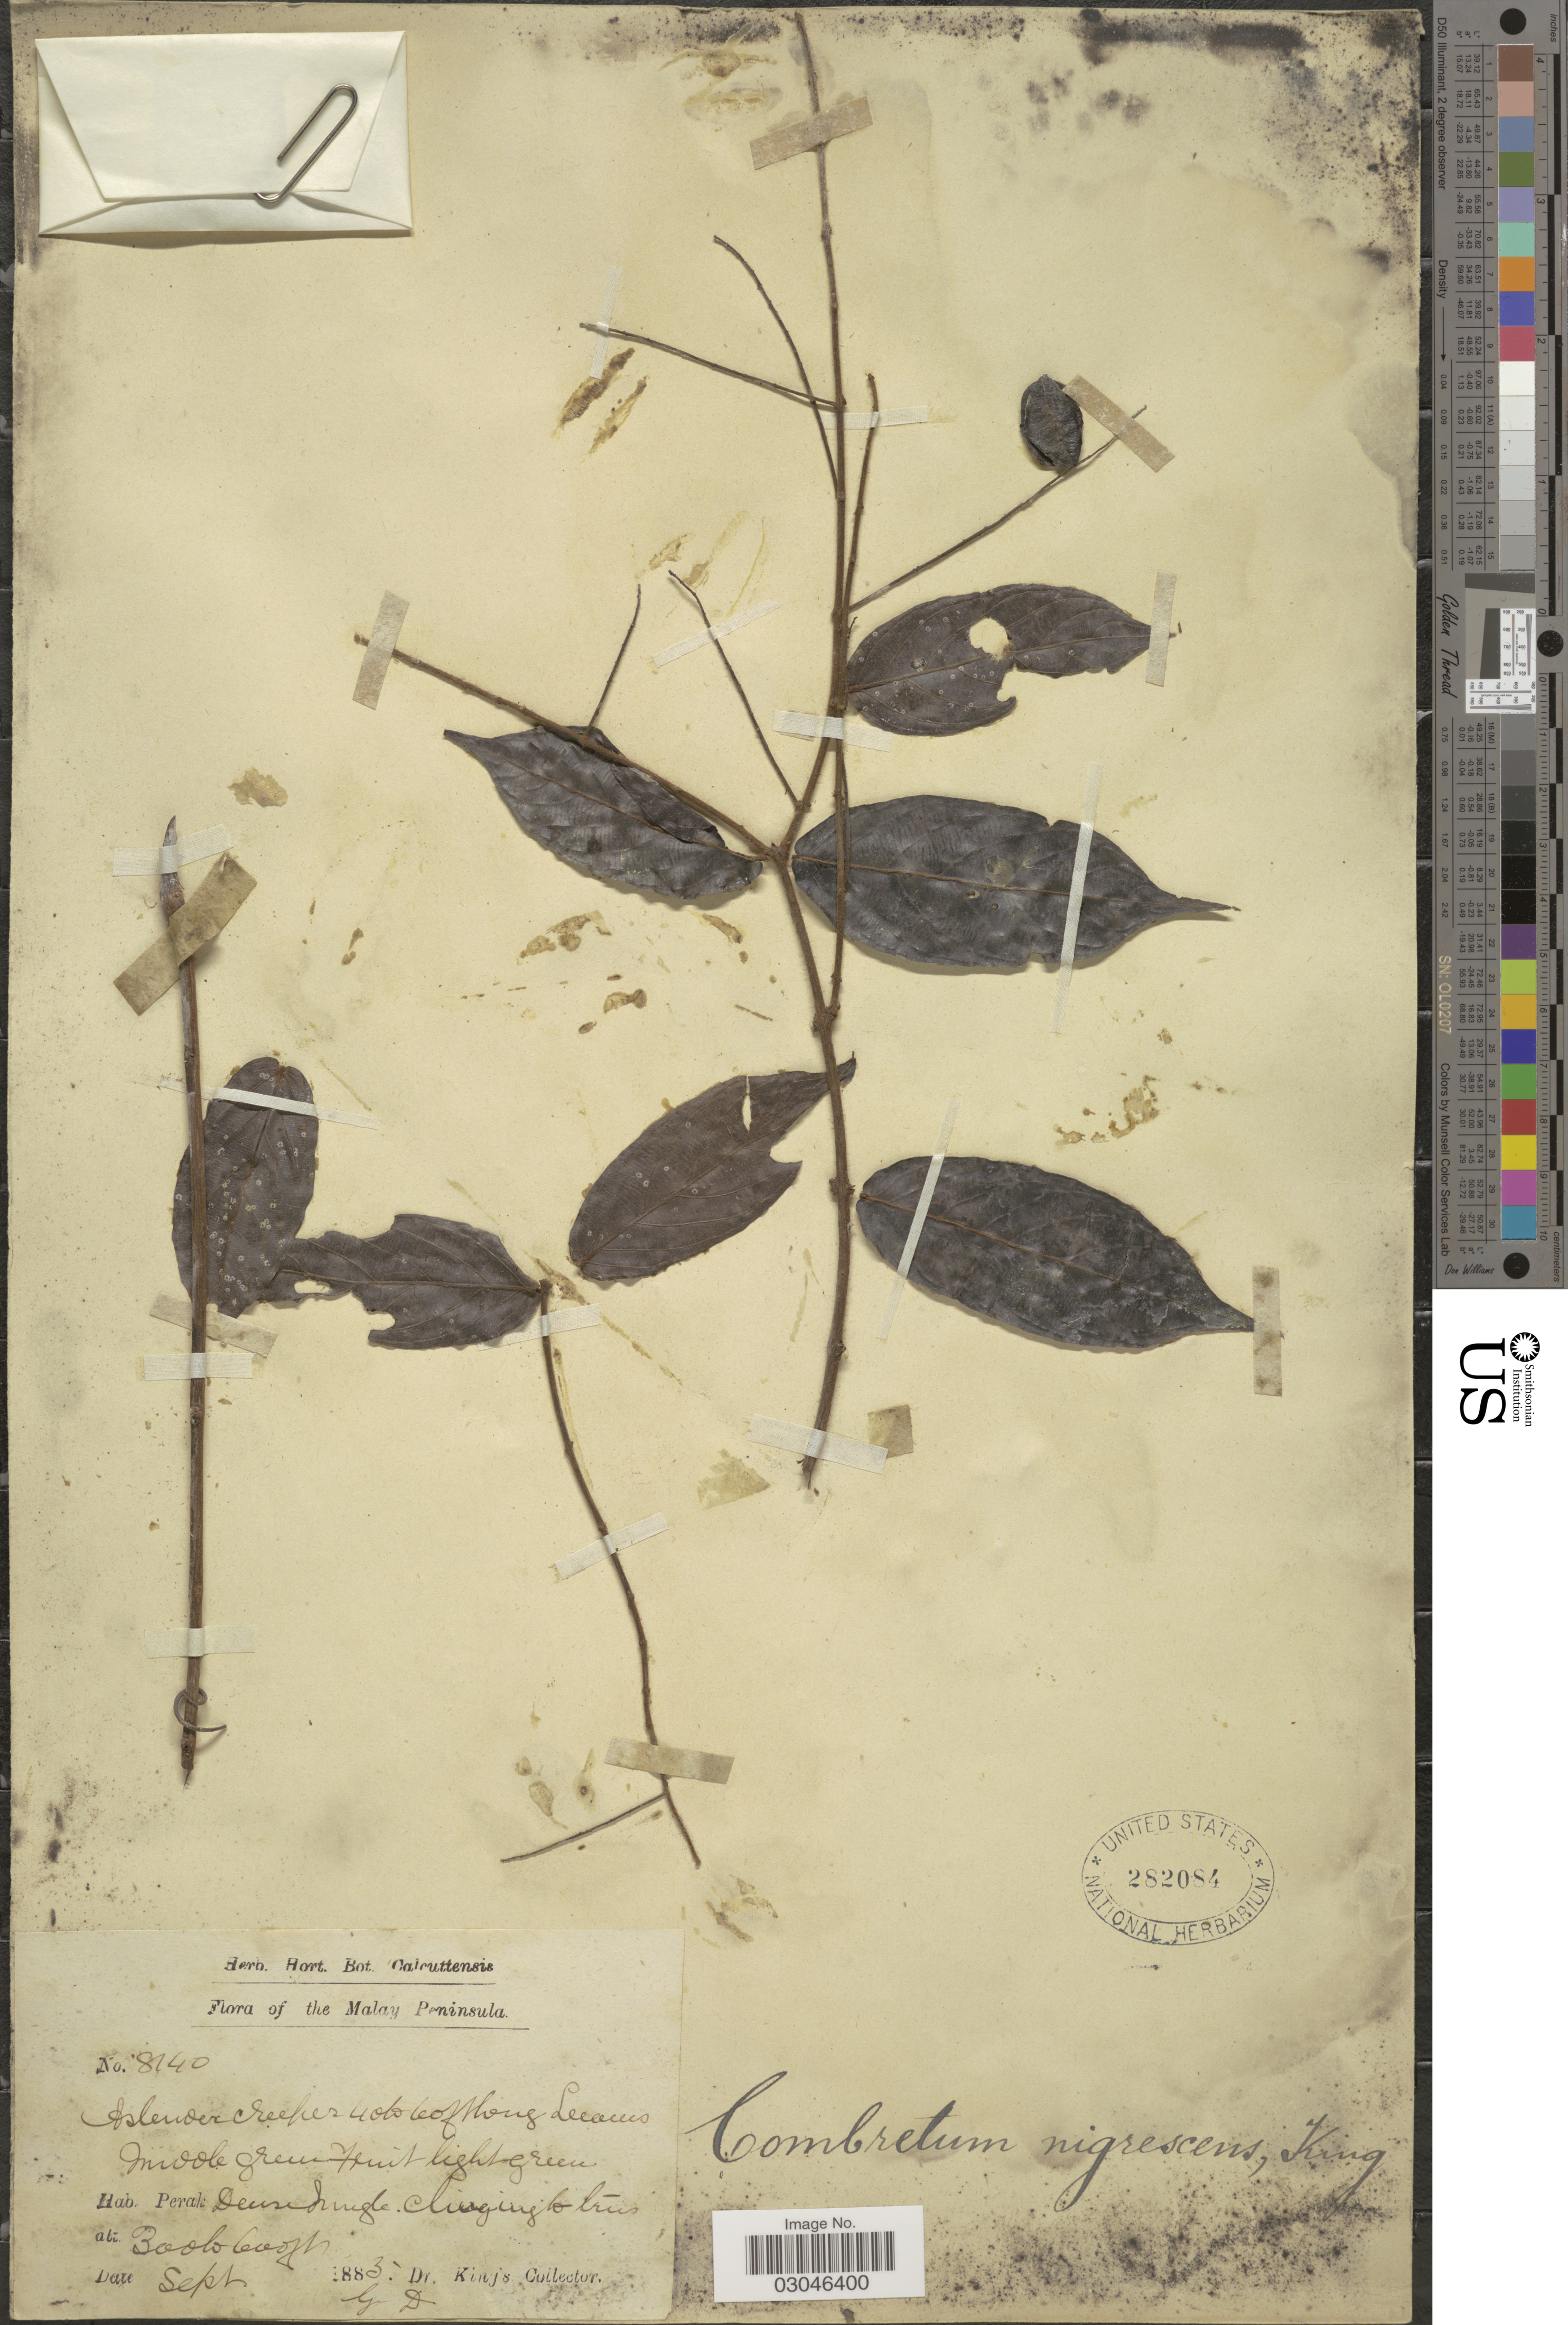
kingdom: Plantae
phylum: Tracheophyta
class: Magnoliopsida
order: Myrtales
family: Combretaceae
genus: Combretum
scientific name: Combretum nigrescens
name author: King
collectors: Dr. King's collector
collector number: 8140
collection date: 1883-09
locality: Malay Peninsula.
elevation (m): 91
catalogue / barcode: US 282084